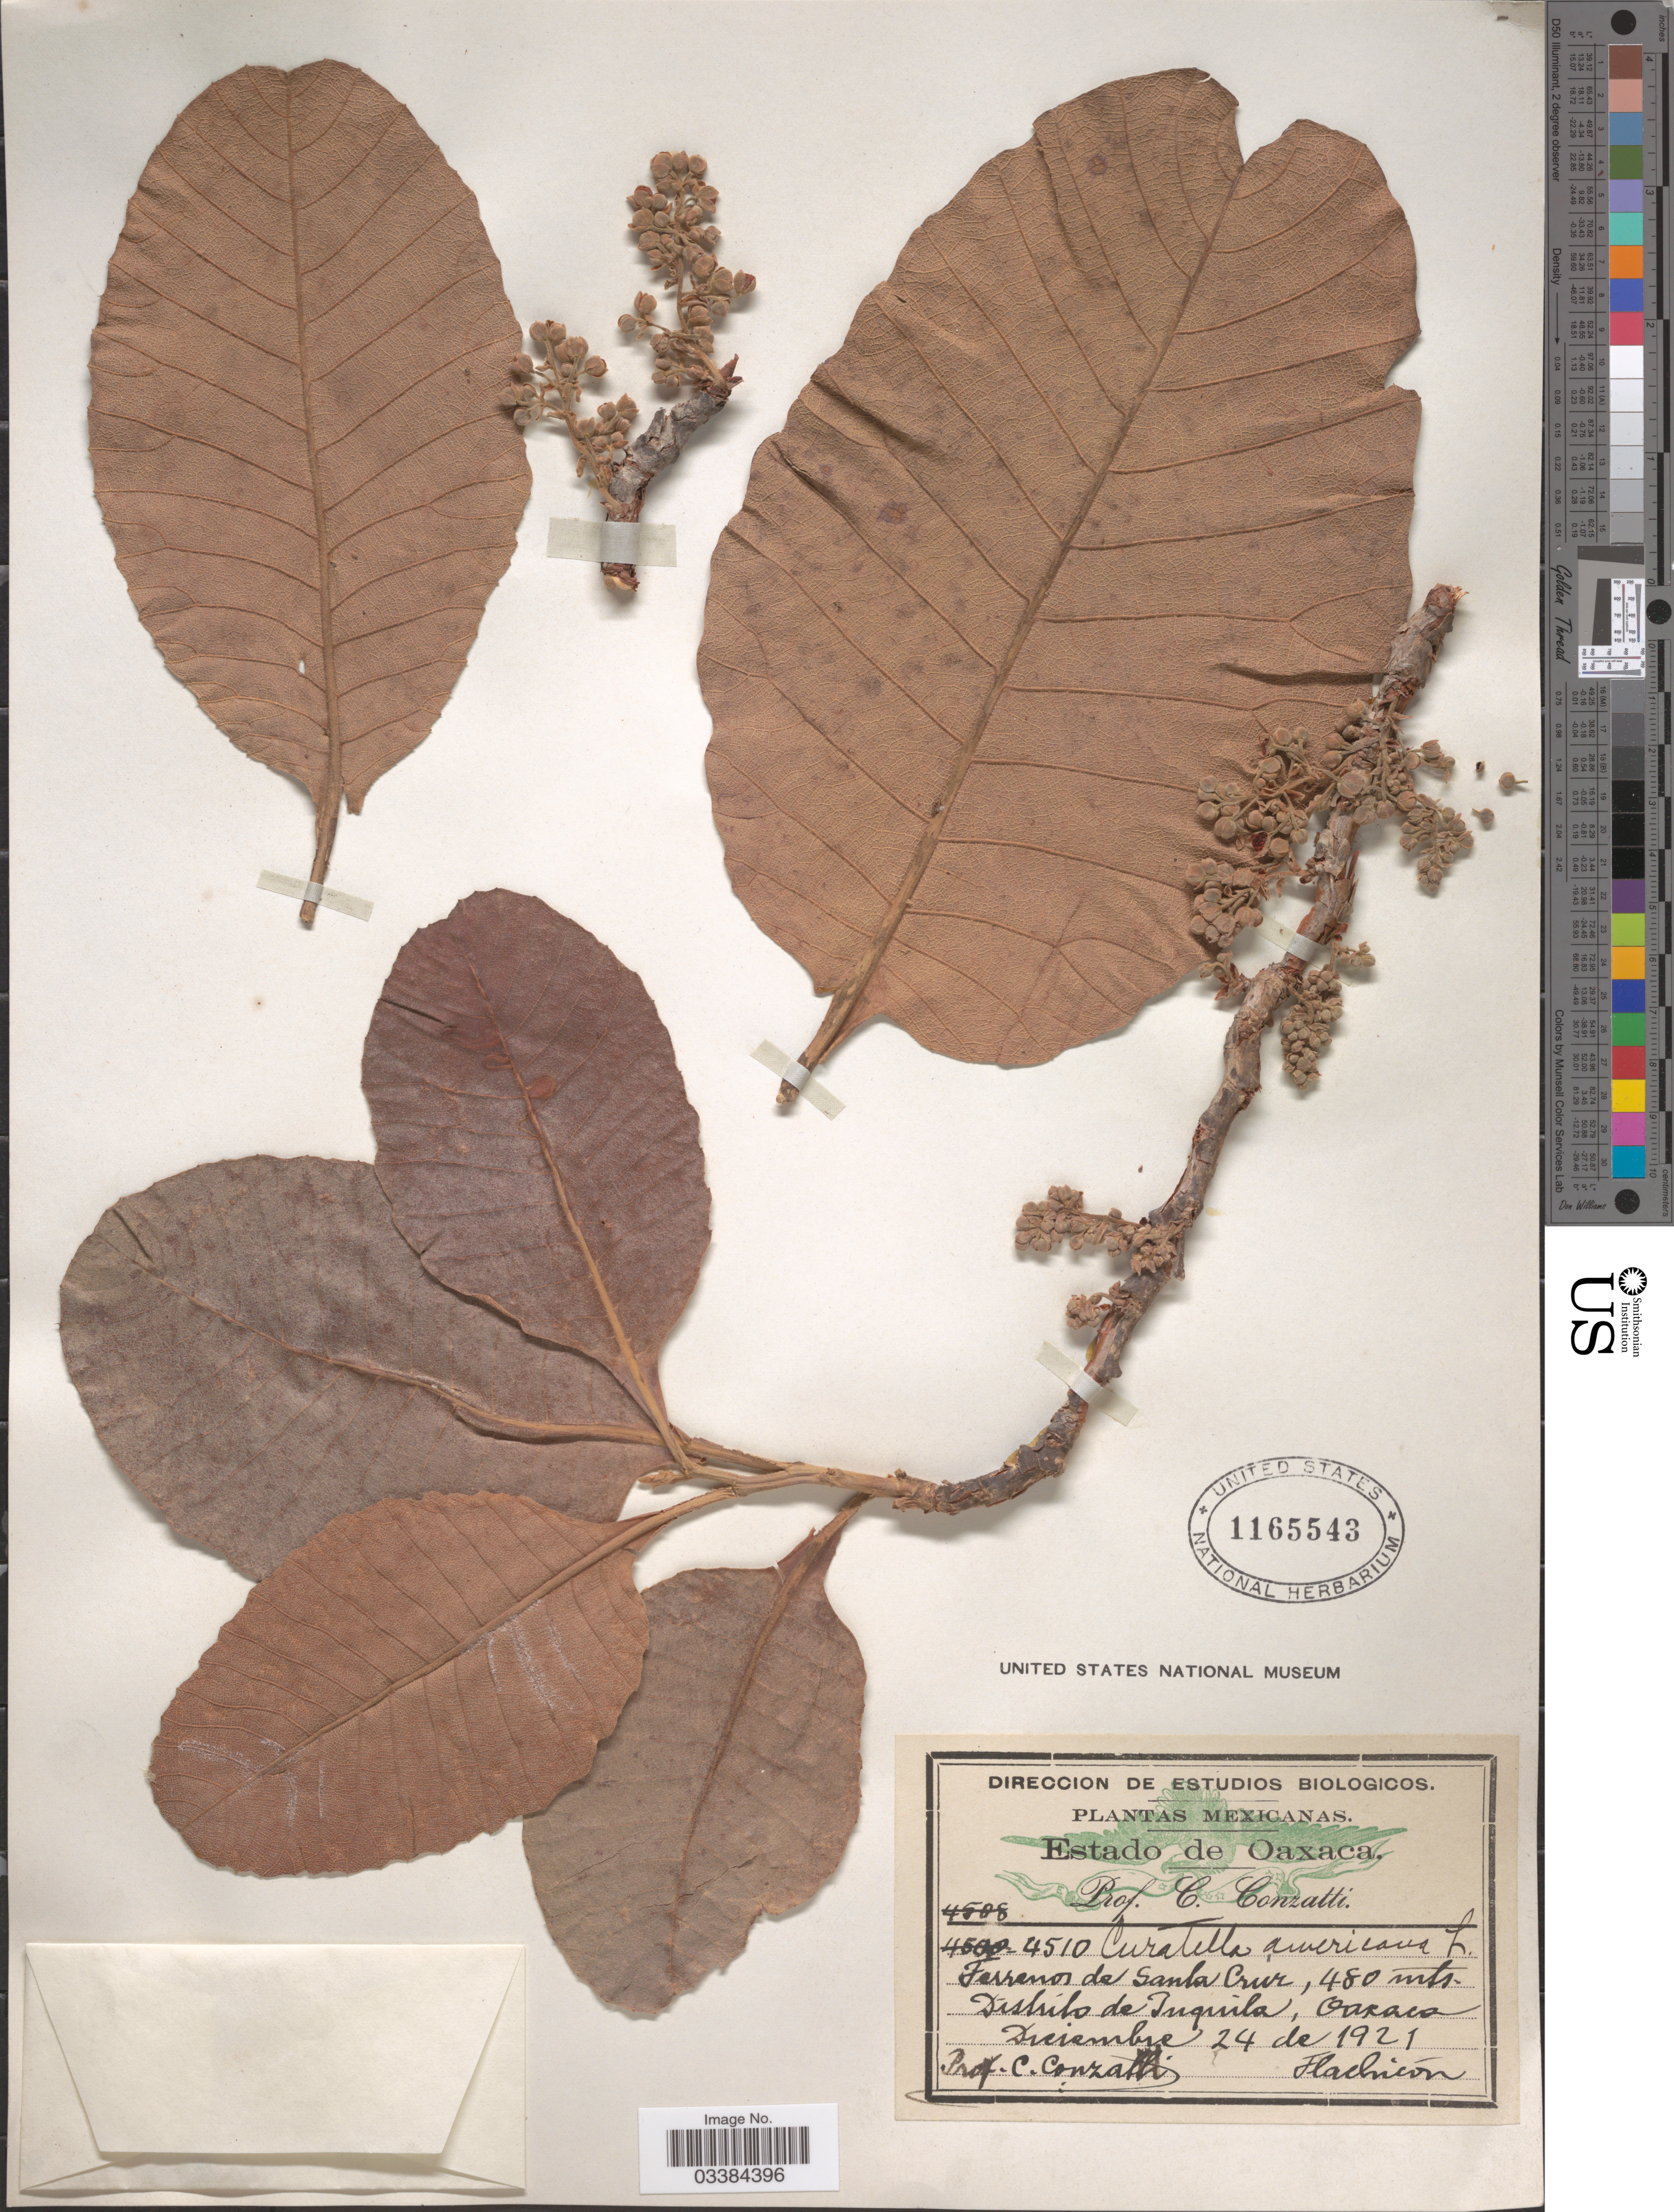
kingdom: Plantae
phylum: Tracheophyta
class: Magnoliopsida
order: Dilleniales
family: Dilleniaceae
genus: Curatella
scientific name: Curatella americana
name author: L.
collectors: C. Conzatti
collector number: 4510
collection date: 1921-12-24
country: Mexico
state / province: Oaxaca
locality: Terrenos de Santa Cruz, Distrito de Inquila.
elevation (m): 480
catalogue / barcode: US 1165543